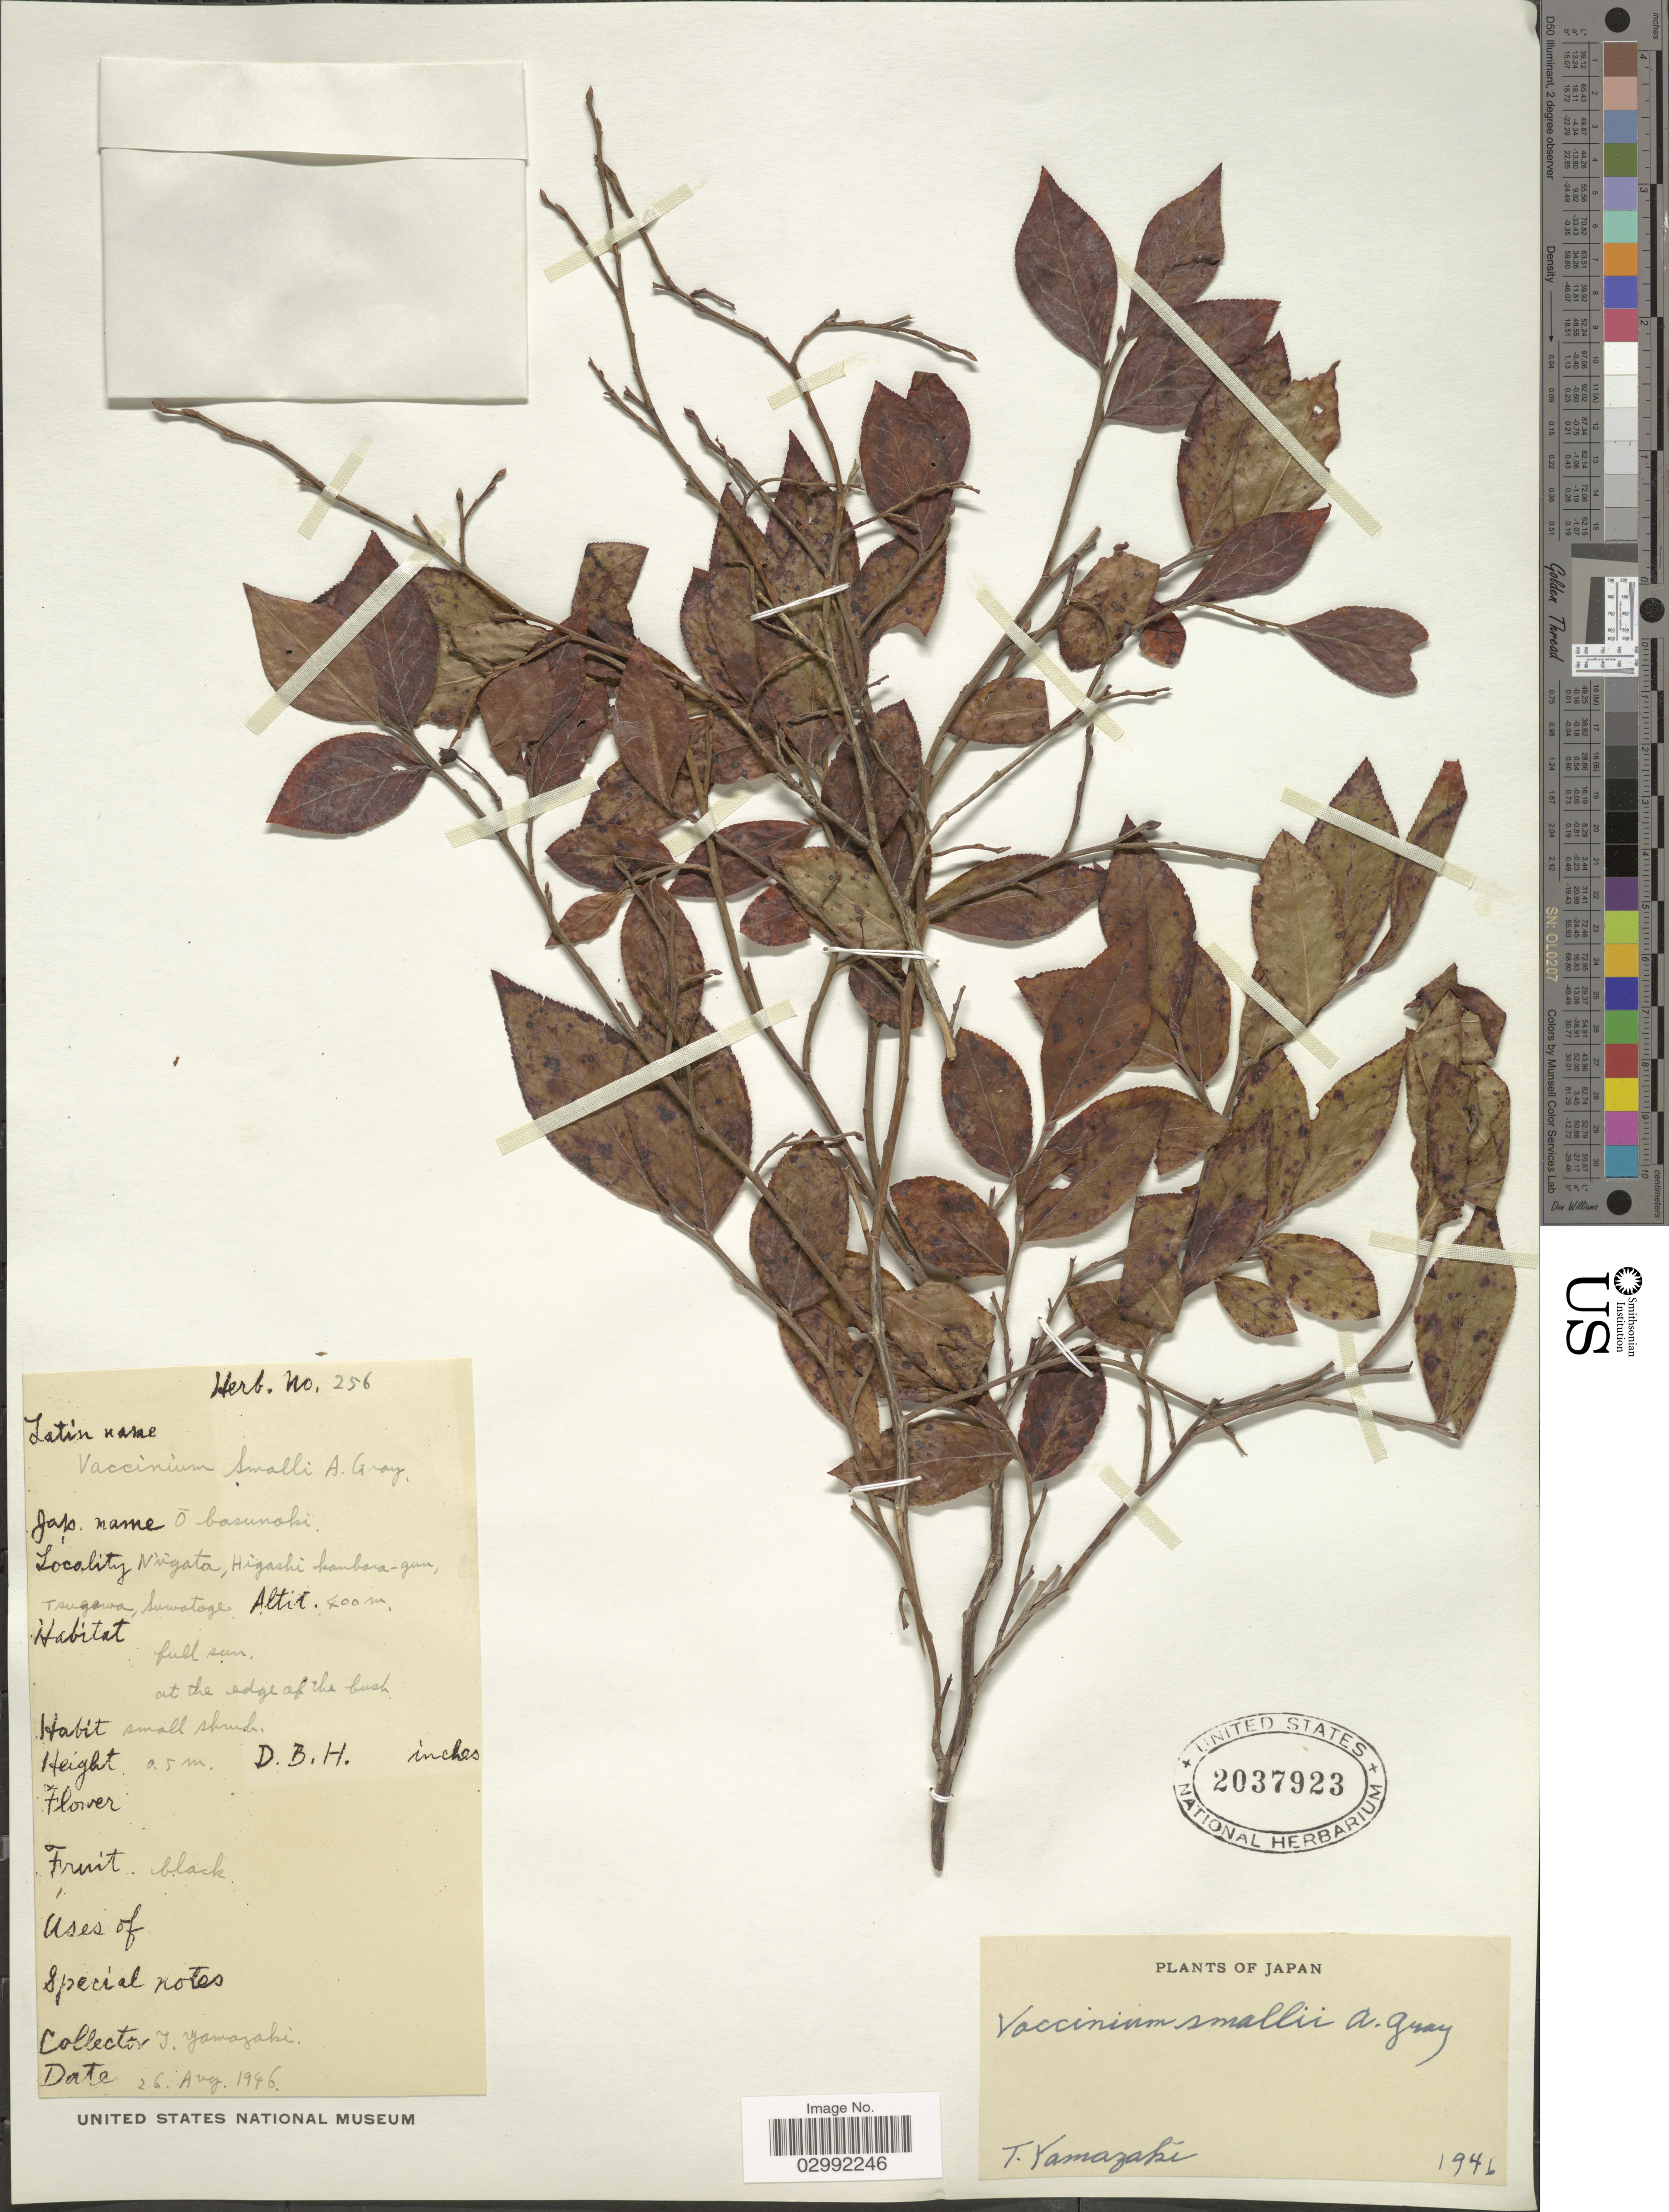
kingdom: Plantae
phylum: Tracheophyta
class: Magnoliopsida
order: Ericales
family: Ericaceae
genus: Vaccinium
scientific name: Vaccinium smallii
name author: A. Gray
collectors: T. Yamazaki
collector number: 256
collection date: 1946-08-26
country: Japan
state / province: Niigata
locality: Higashi kanbara-gun, Tsugawa, Suwatoge.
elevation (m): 400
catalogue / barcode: US 2037923